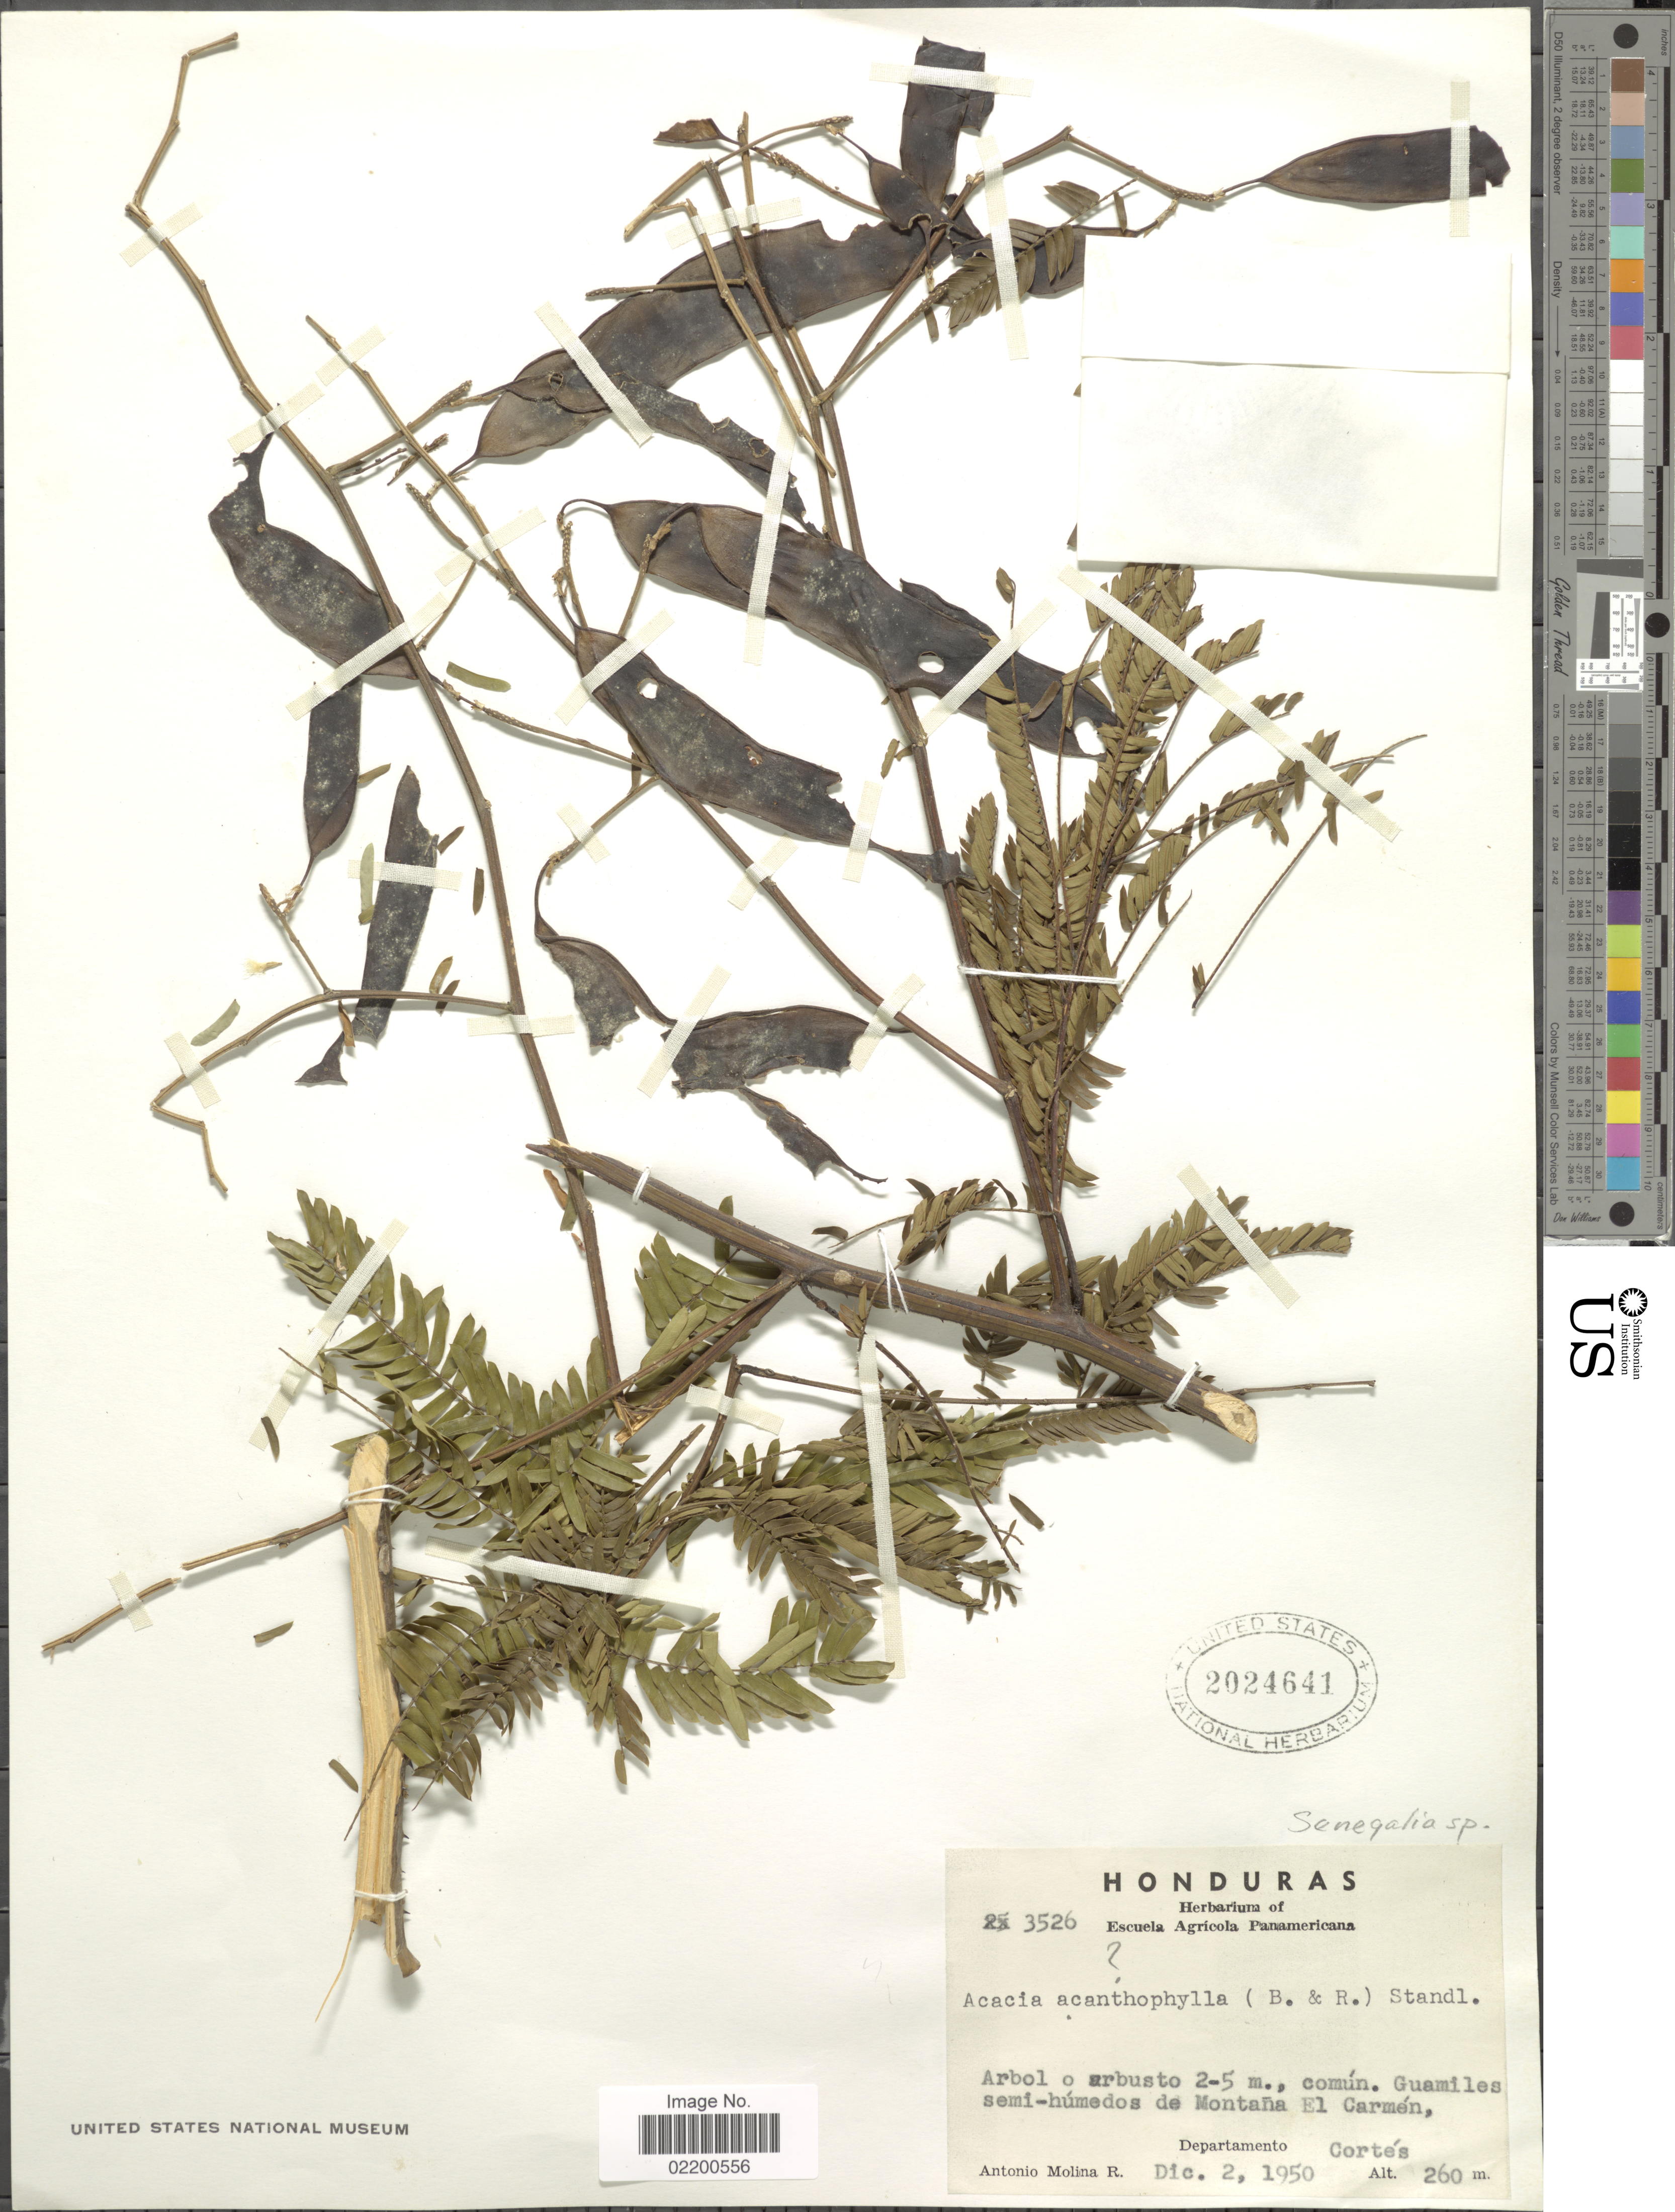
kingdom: Plantae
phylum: Tracheophyta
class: Magnoliopsida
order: Fabales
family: Fabaceae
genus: Senegalia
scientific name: Senegalia sp.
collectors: A. Molina R.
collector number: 3526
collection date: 1950-12-02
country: Honduras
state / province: Cortés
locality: Guamiles semi-humedos de Montana El Carmen, Departamento Cortes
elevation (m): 260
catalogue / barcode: US 2024641